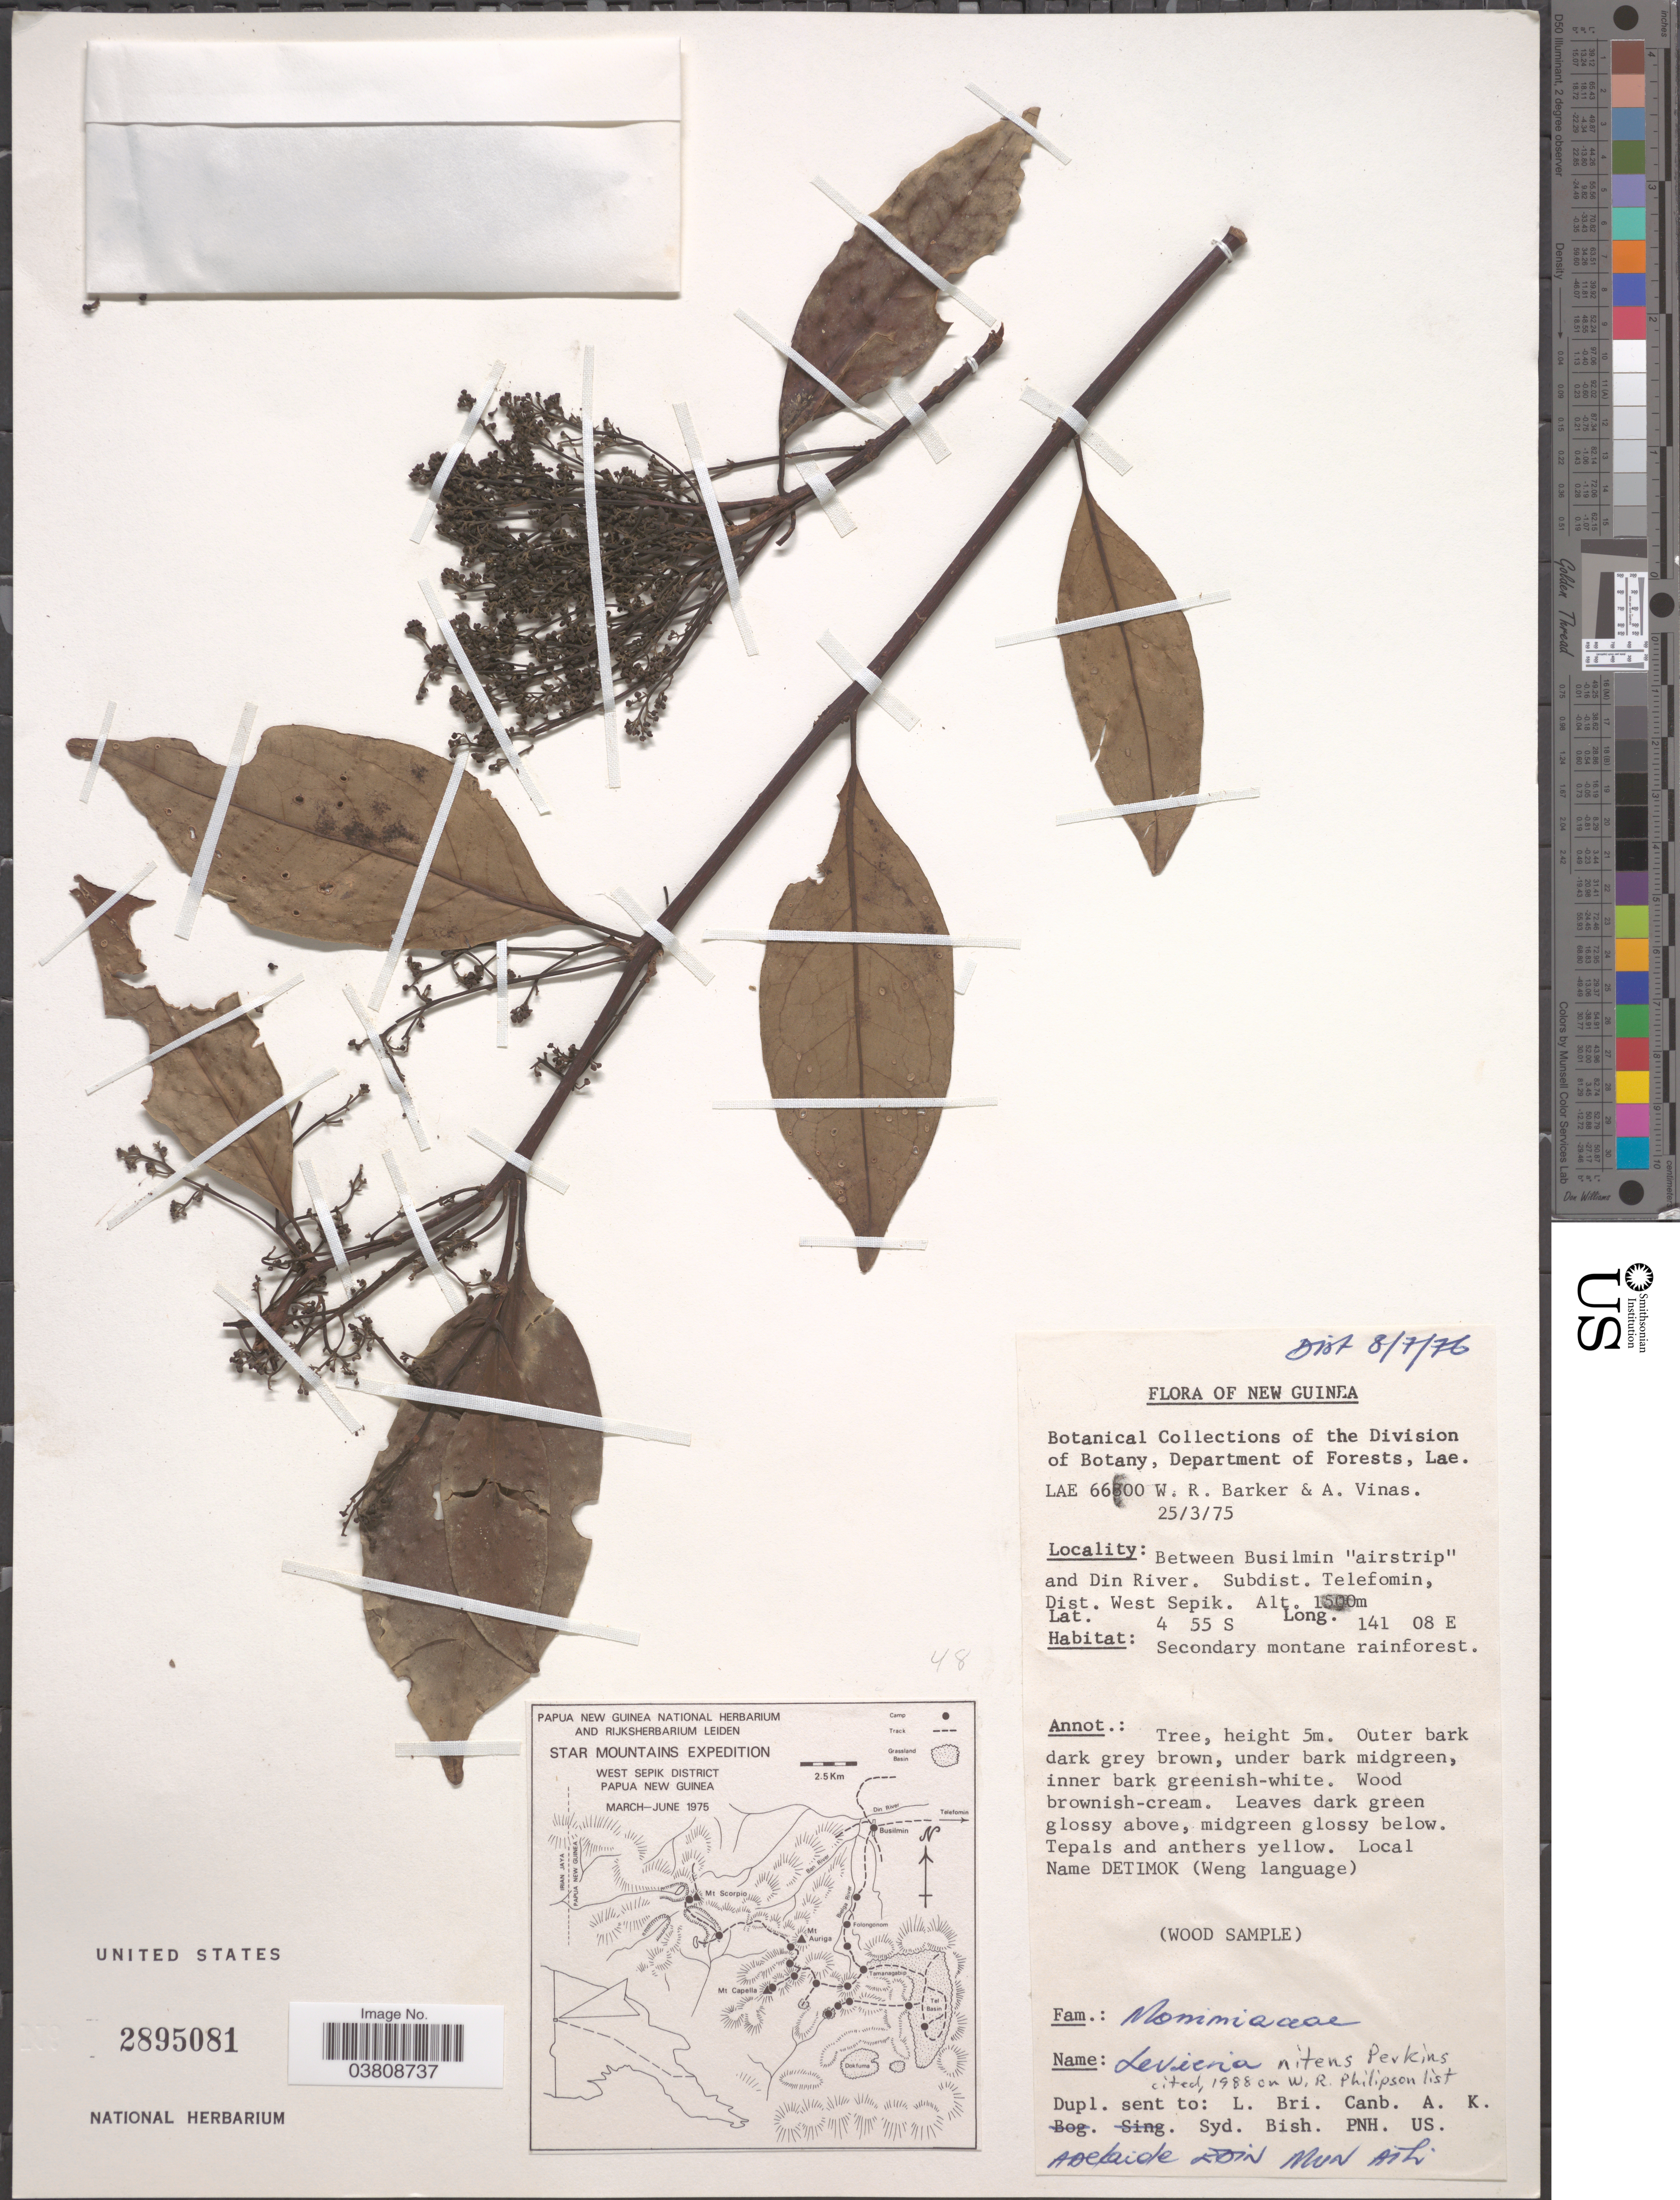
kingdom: Plantae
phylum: Tracheophyta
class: Magnoliopsida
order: Laurales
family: Monimiaceae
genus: Levieria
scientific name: Levieria nitens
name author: Perkins in Engl.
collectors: W. R. Barker & A. Vinas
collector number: LAE 66800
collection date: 1975-03-25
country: Papua New Guinea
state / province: Sandaun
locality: New Guinea. Between Busilmin "airstrip" and Din River. Subdistr. Telefomin, Dist. West Sepik.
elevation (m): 1500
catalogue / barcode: US 2895081